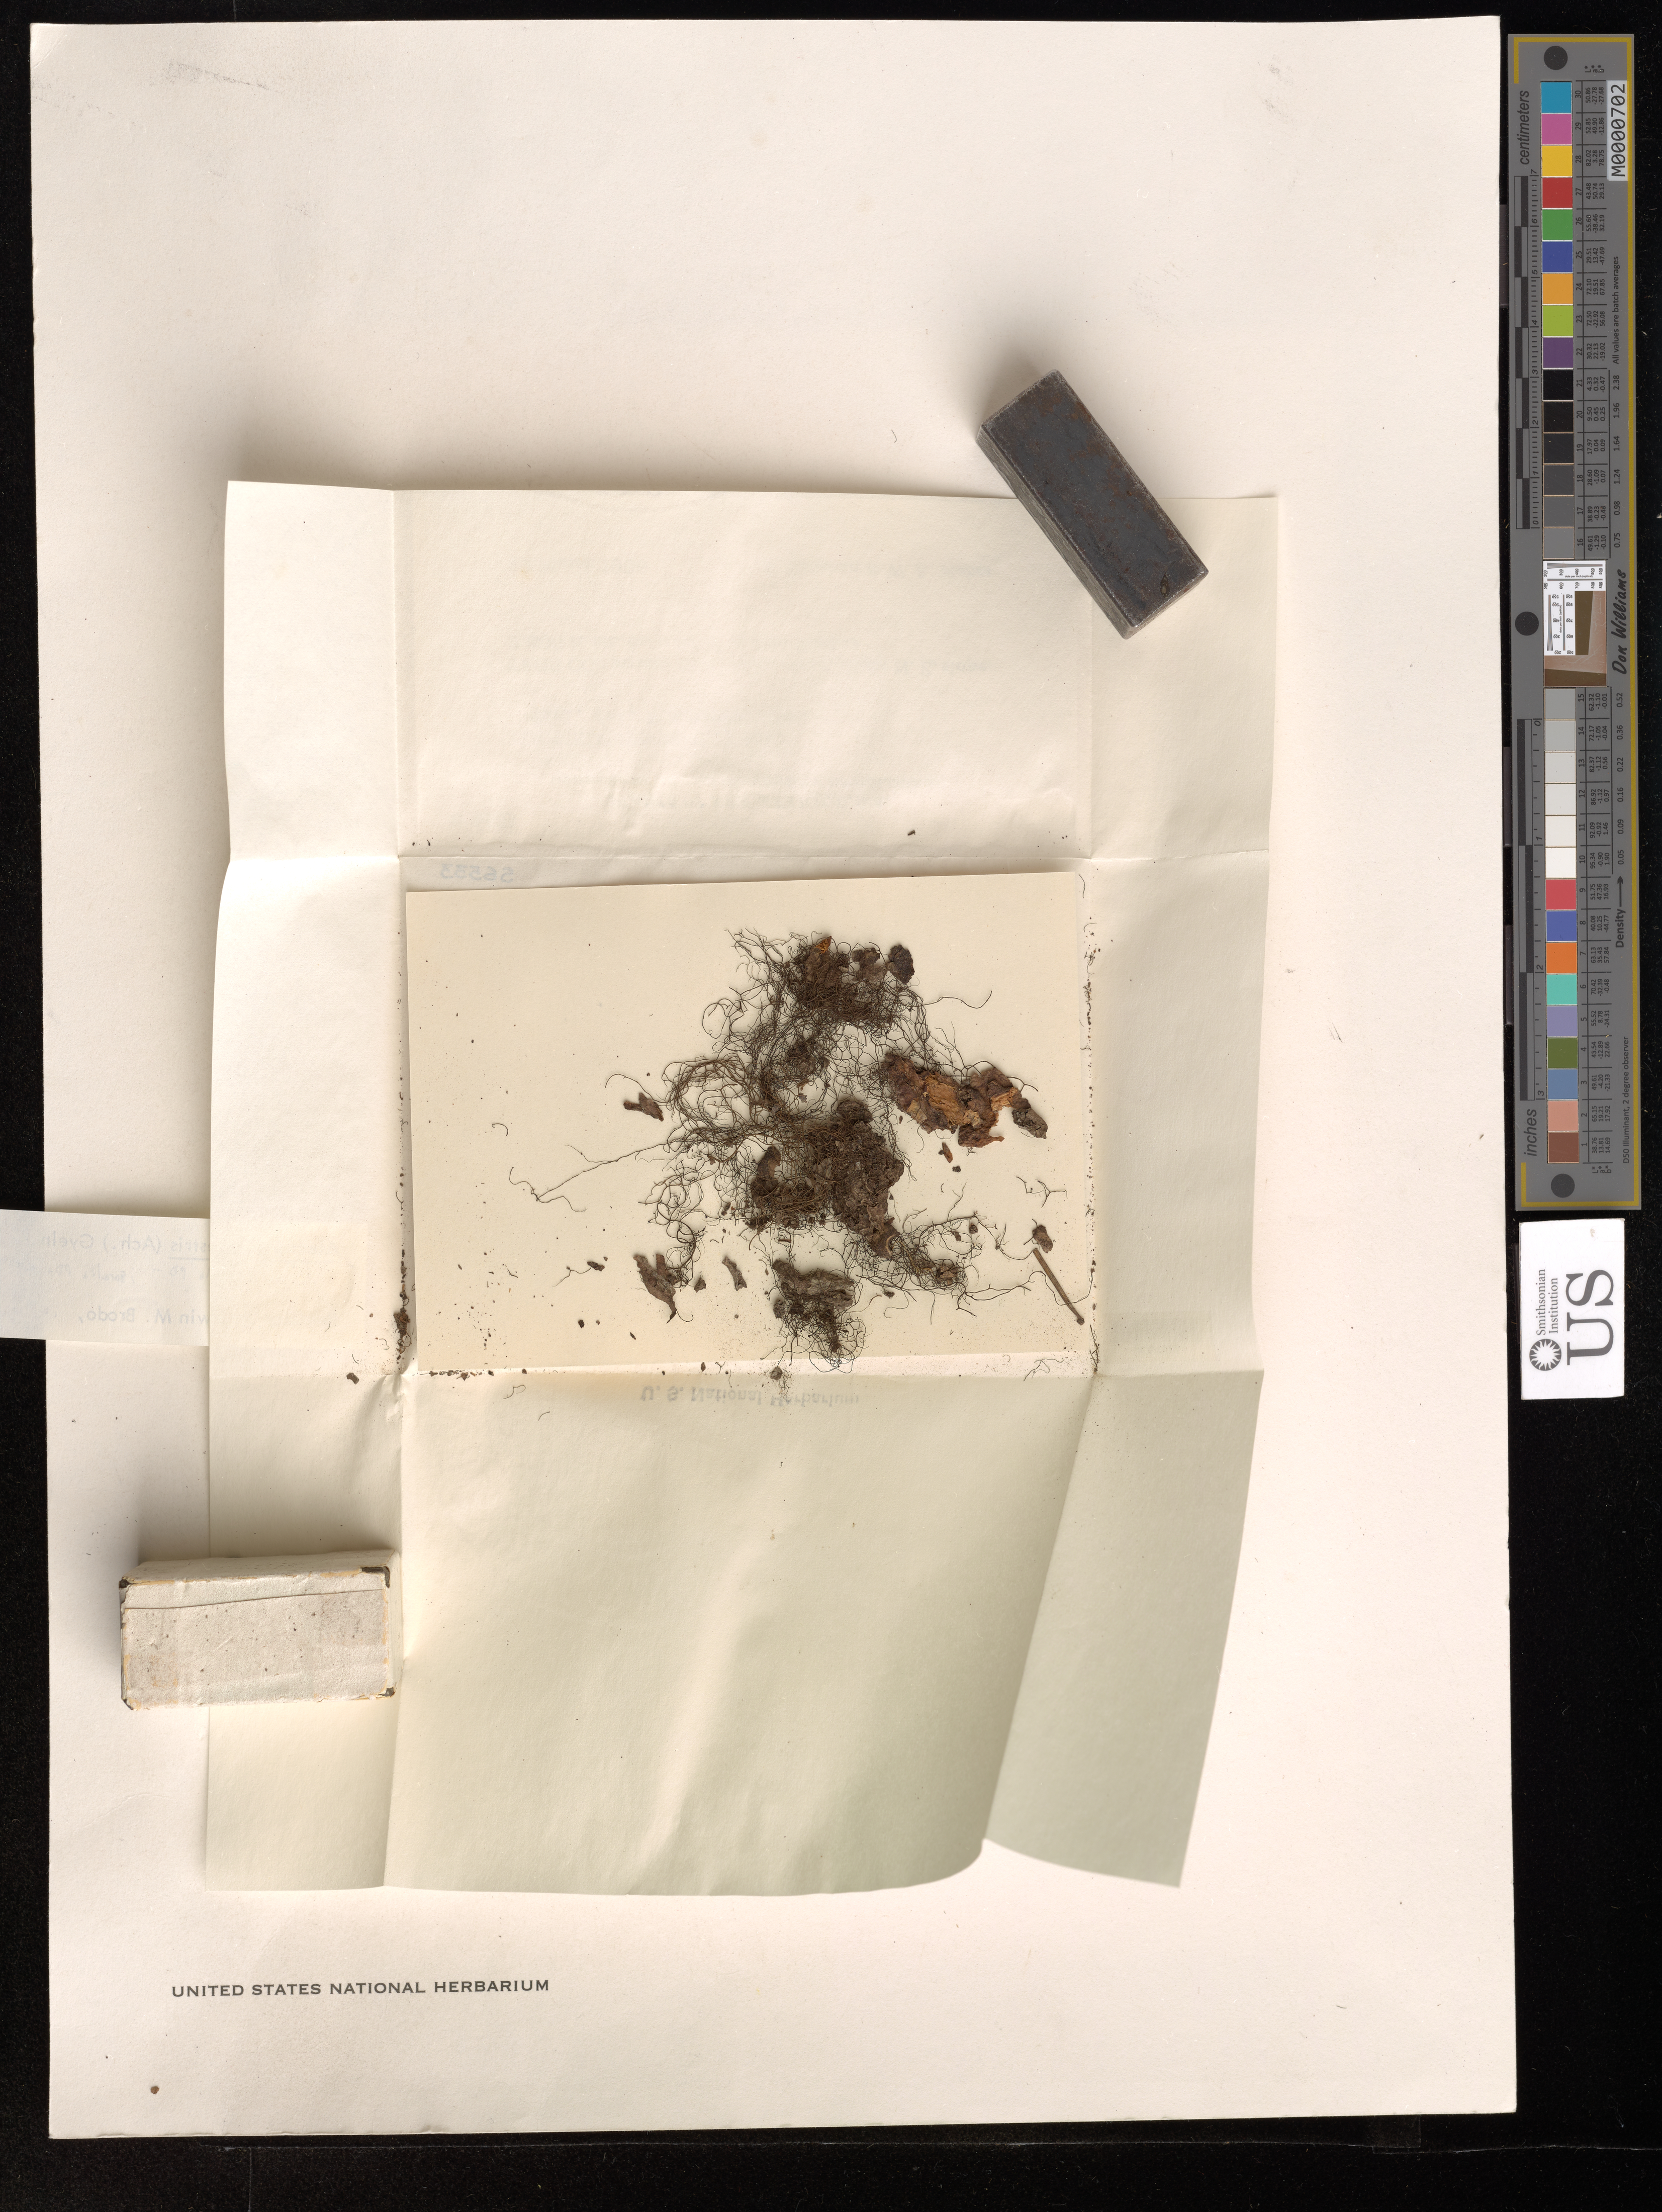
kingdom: Fungi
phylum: Ascomycota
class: Lecanoromycetes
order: Lecanorales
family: Parmeliaceae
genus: Alectoria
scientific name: Alectoria lanestris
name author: (Ach.) Gyeln.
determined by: Brodo, I. M.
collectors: S. Shushan & W. A. Weber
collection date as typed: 25 Mar 1956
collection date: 1956-03-25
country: United States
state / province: New Mexico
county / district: Taos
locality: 4 mi s of tres piedras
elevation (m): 0